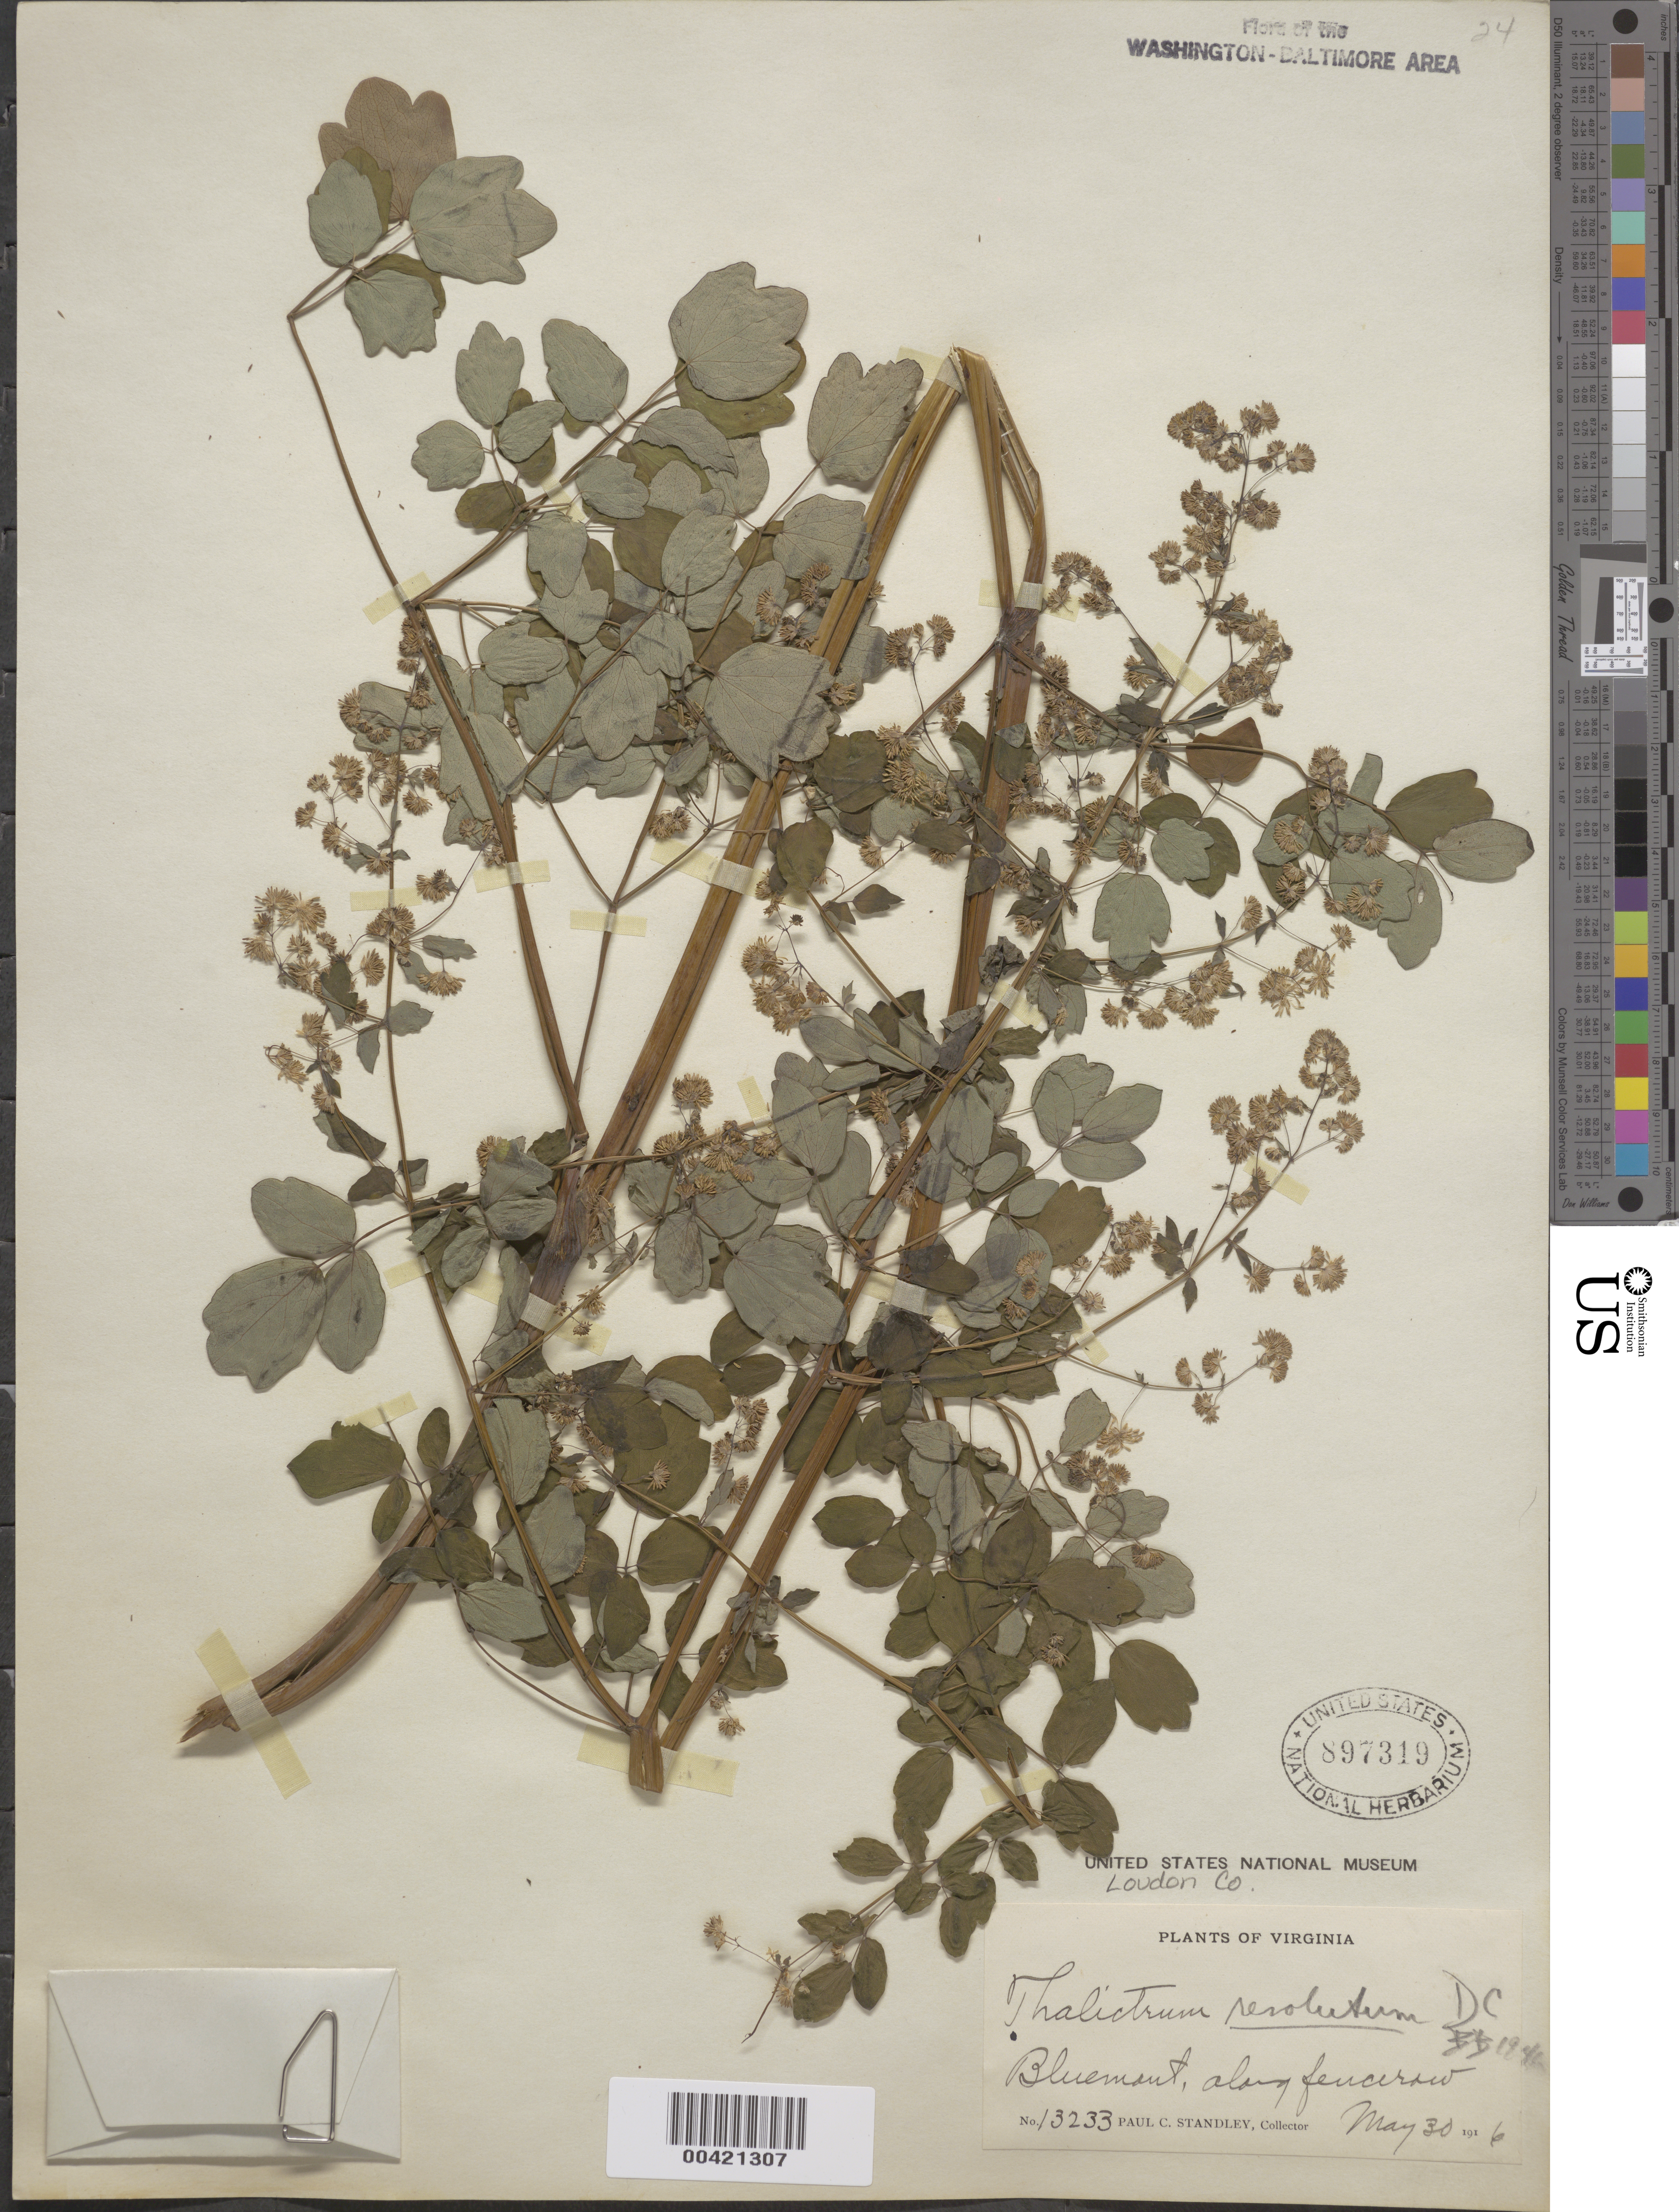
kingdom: Plantae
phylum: Tracheophyta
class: Magnoliopsida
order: Ranunculales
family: Ranunculaceae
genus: Thalictrum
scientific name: Thalictrum amphibolum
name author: Greene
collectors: P. C. Standley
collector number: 13233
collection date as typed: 30 May 1916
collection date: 1916-05-30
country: United States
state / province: Virginia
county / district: Loudoun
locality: Bluemont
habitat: Along fence row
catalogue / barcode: US 897319